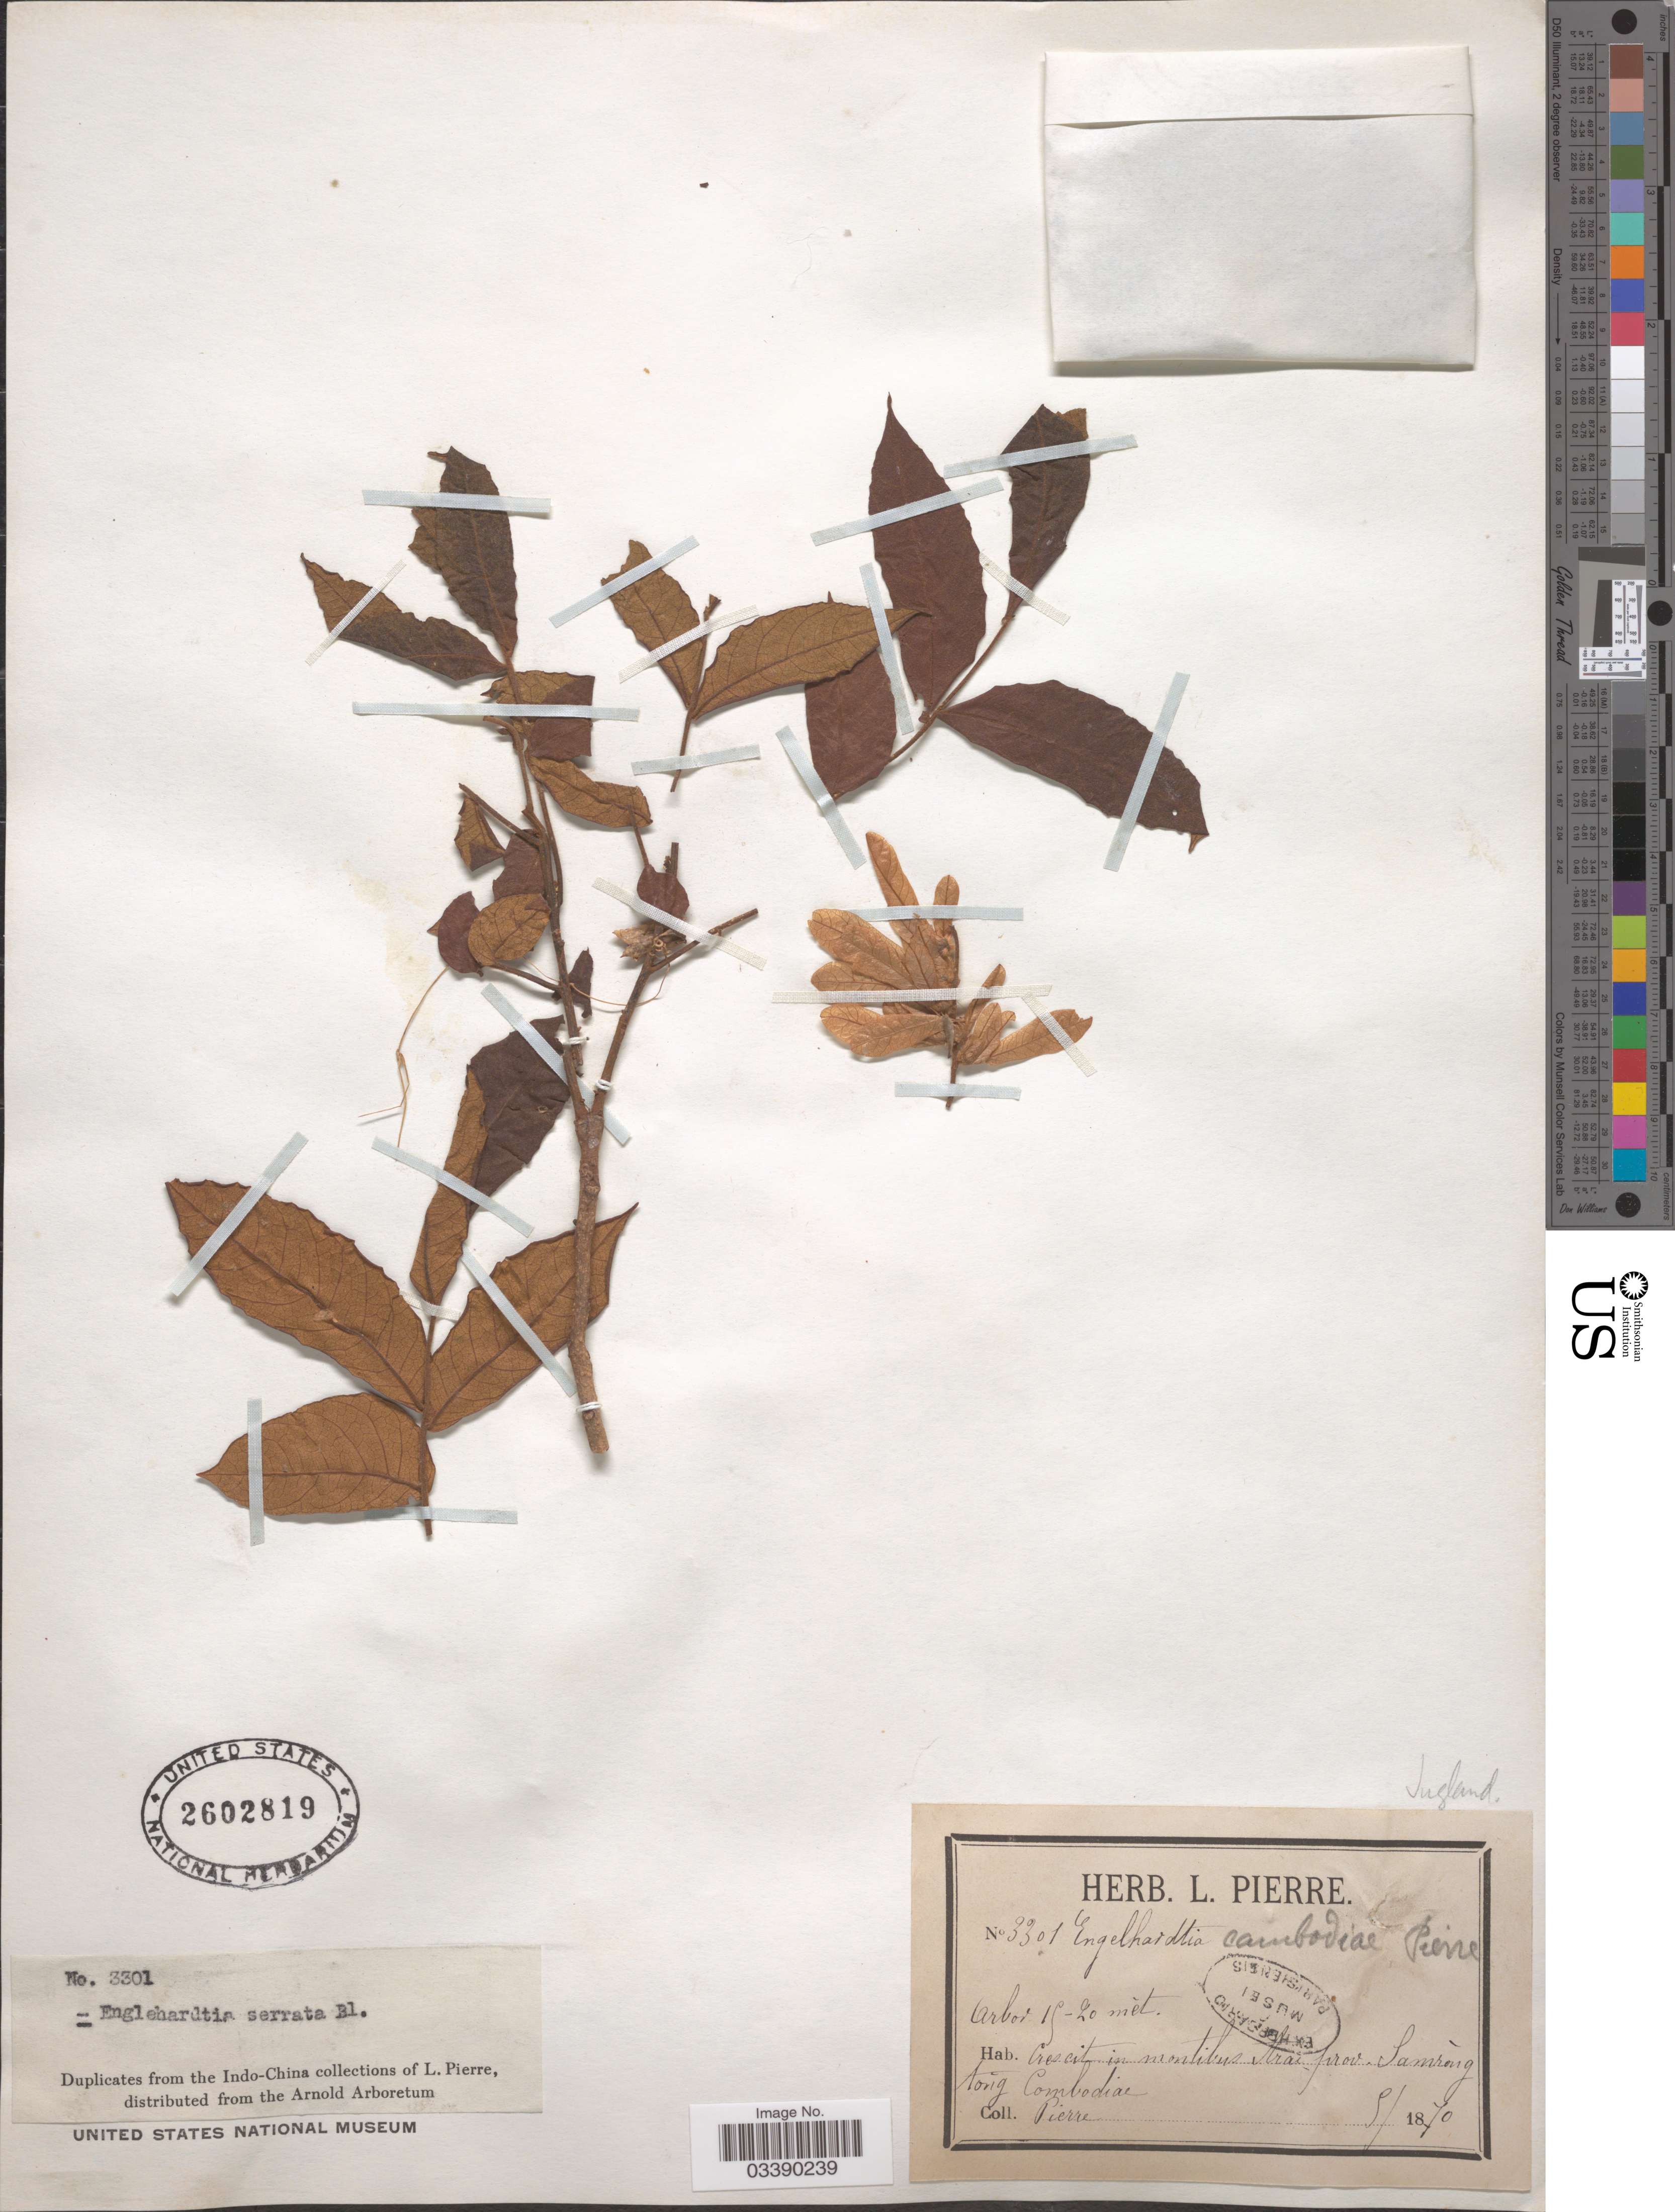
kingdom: Plantae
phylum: Tracheophyta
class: Magnoliopsida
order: Fagales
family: Juglandaceae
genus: Engelhardia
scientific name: Engelhardia serrata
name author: Blume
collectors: L. Pierre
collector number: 3301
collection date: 1870-05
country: Cambodia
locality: Crescit in montibus Arai prov. Samrongtong [grows in Arai mountain, Samraong Tong province]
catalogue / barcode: US 2602819